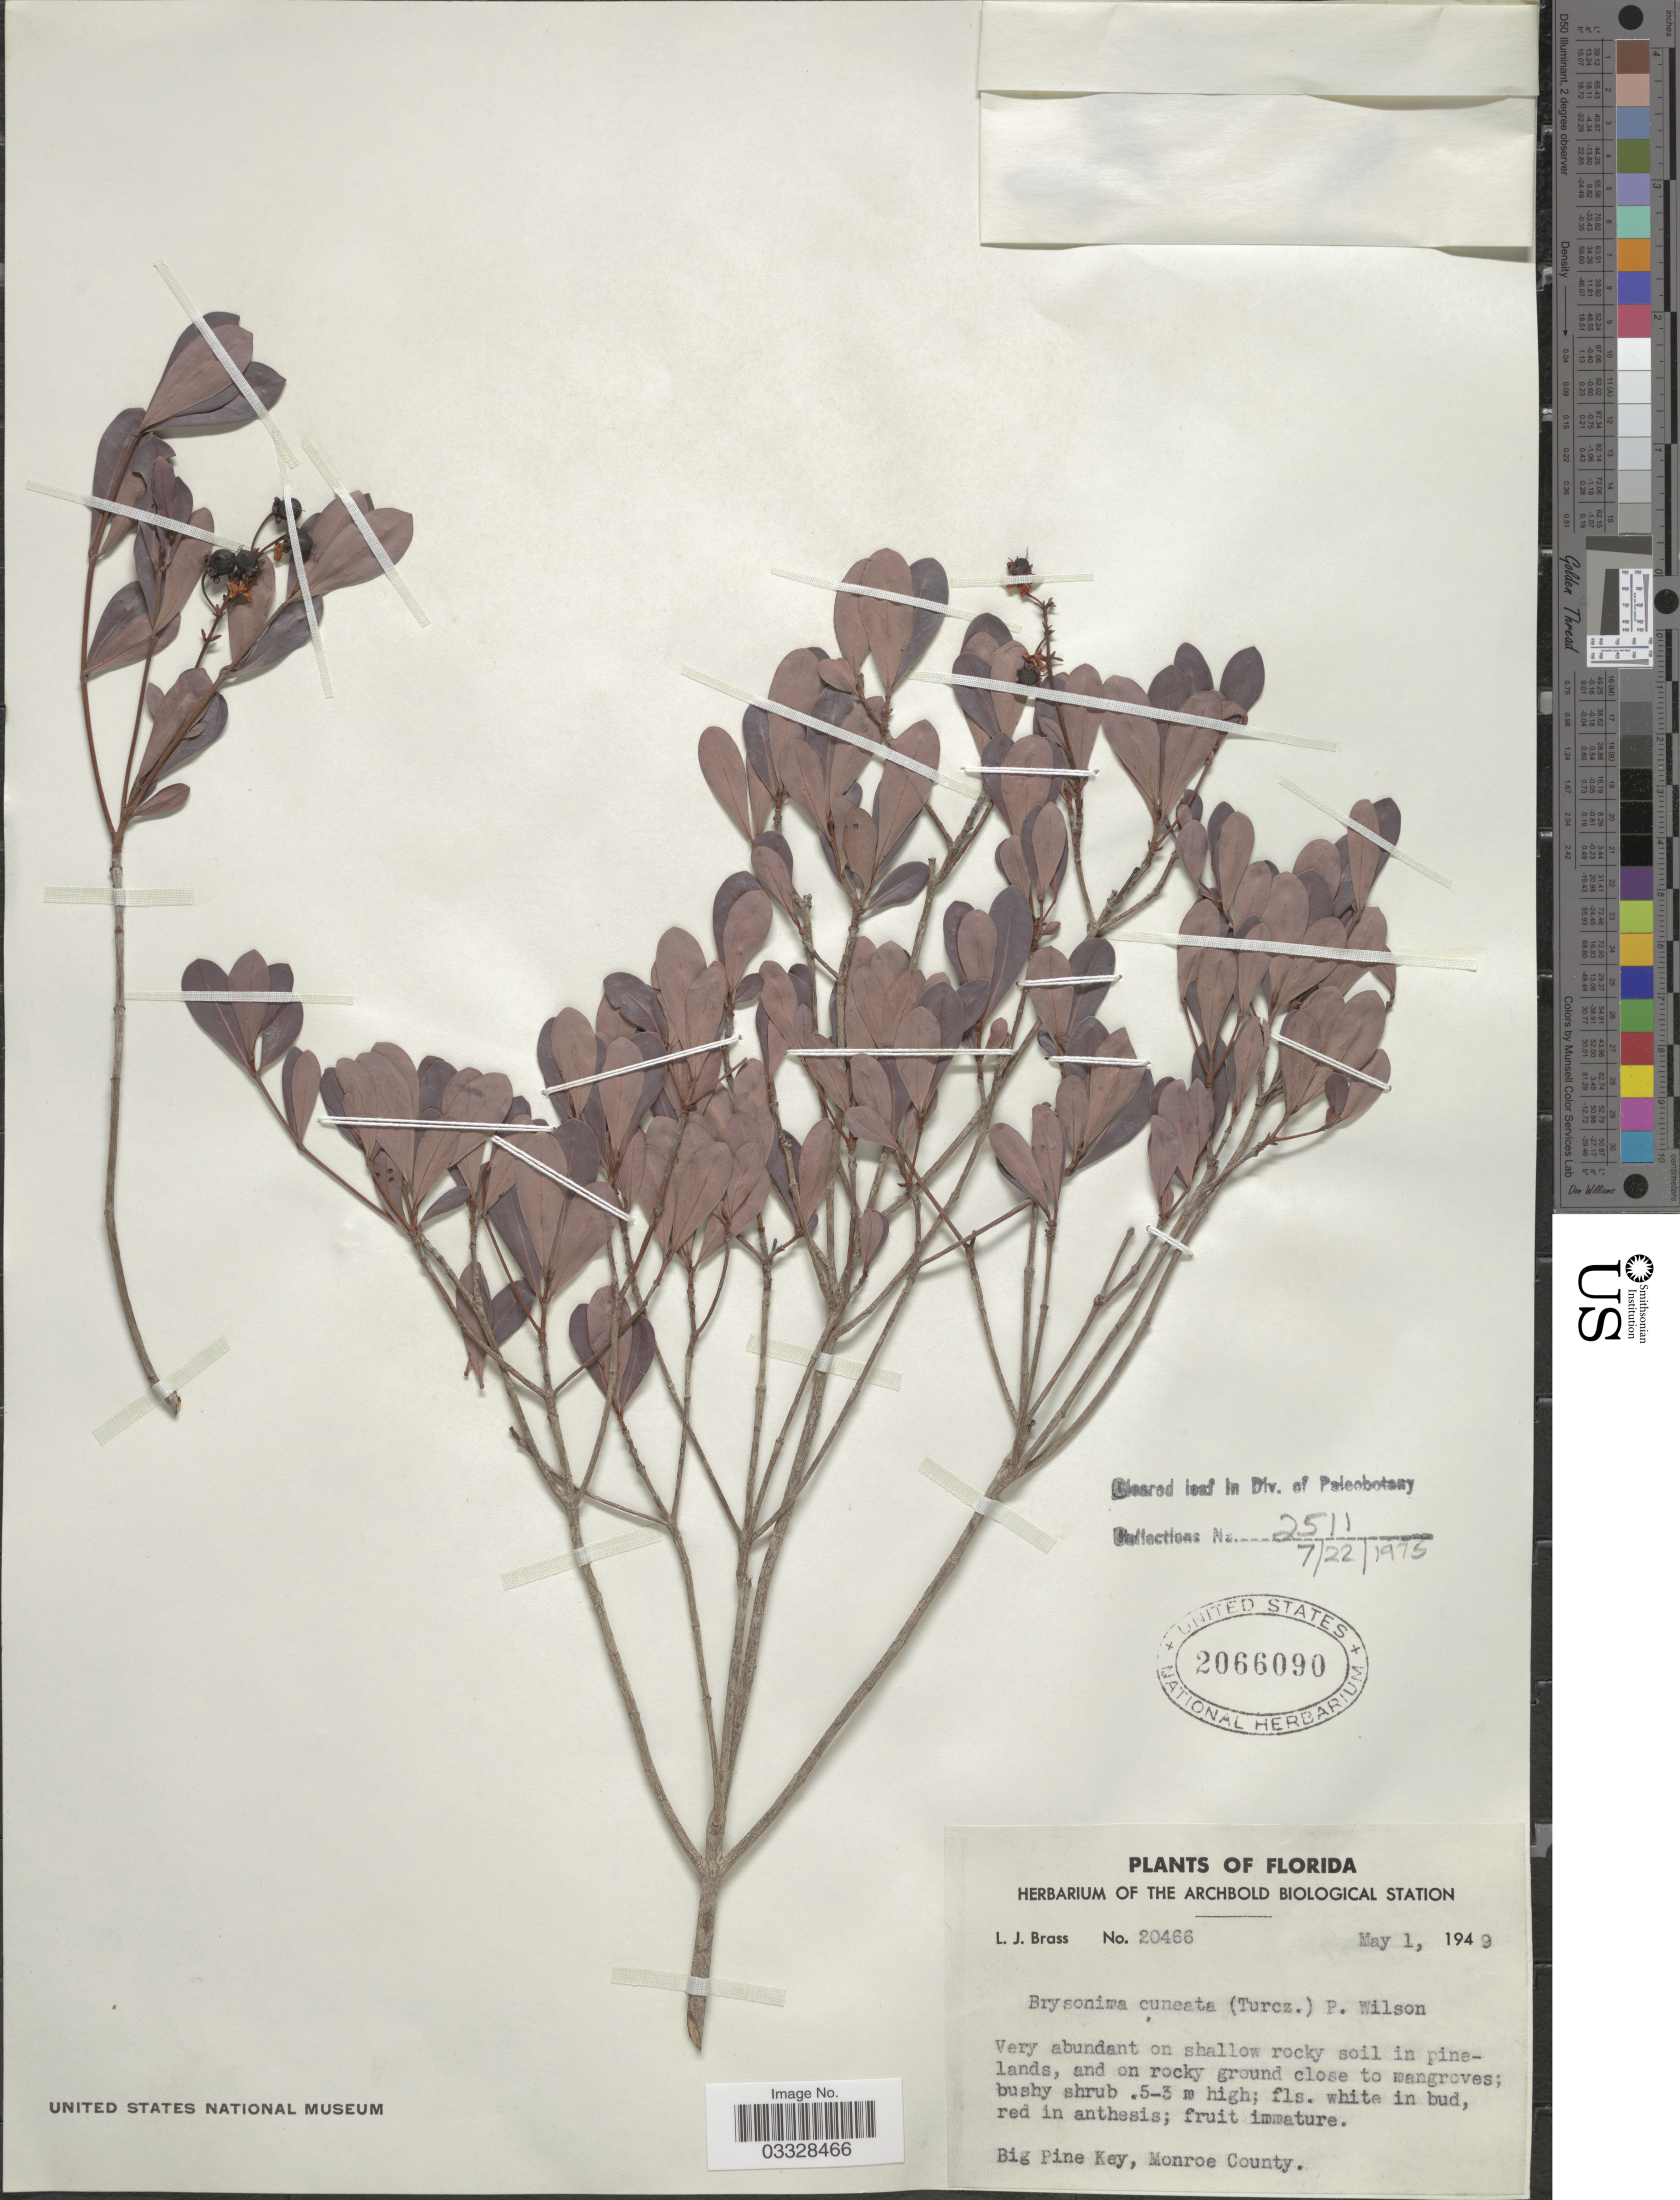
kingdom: Plantae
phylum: Tracheophyta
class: Magnoliopsida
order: Malpighiales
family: Malpighiaceae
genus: Byrsonima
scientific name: Byrsonima lucida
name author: (Mill.) DC.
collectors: L. J. Brass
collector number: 20466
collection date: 1949-05-01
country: United States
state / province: Florida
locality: Big Pine Key, Monroe County.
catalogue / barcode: US 2066090